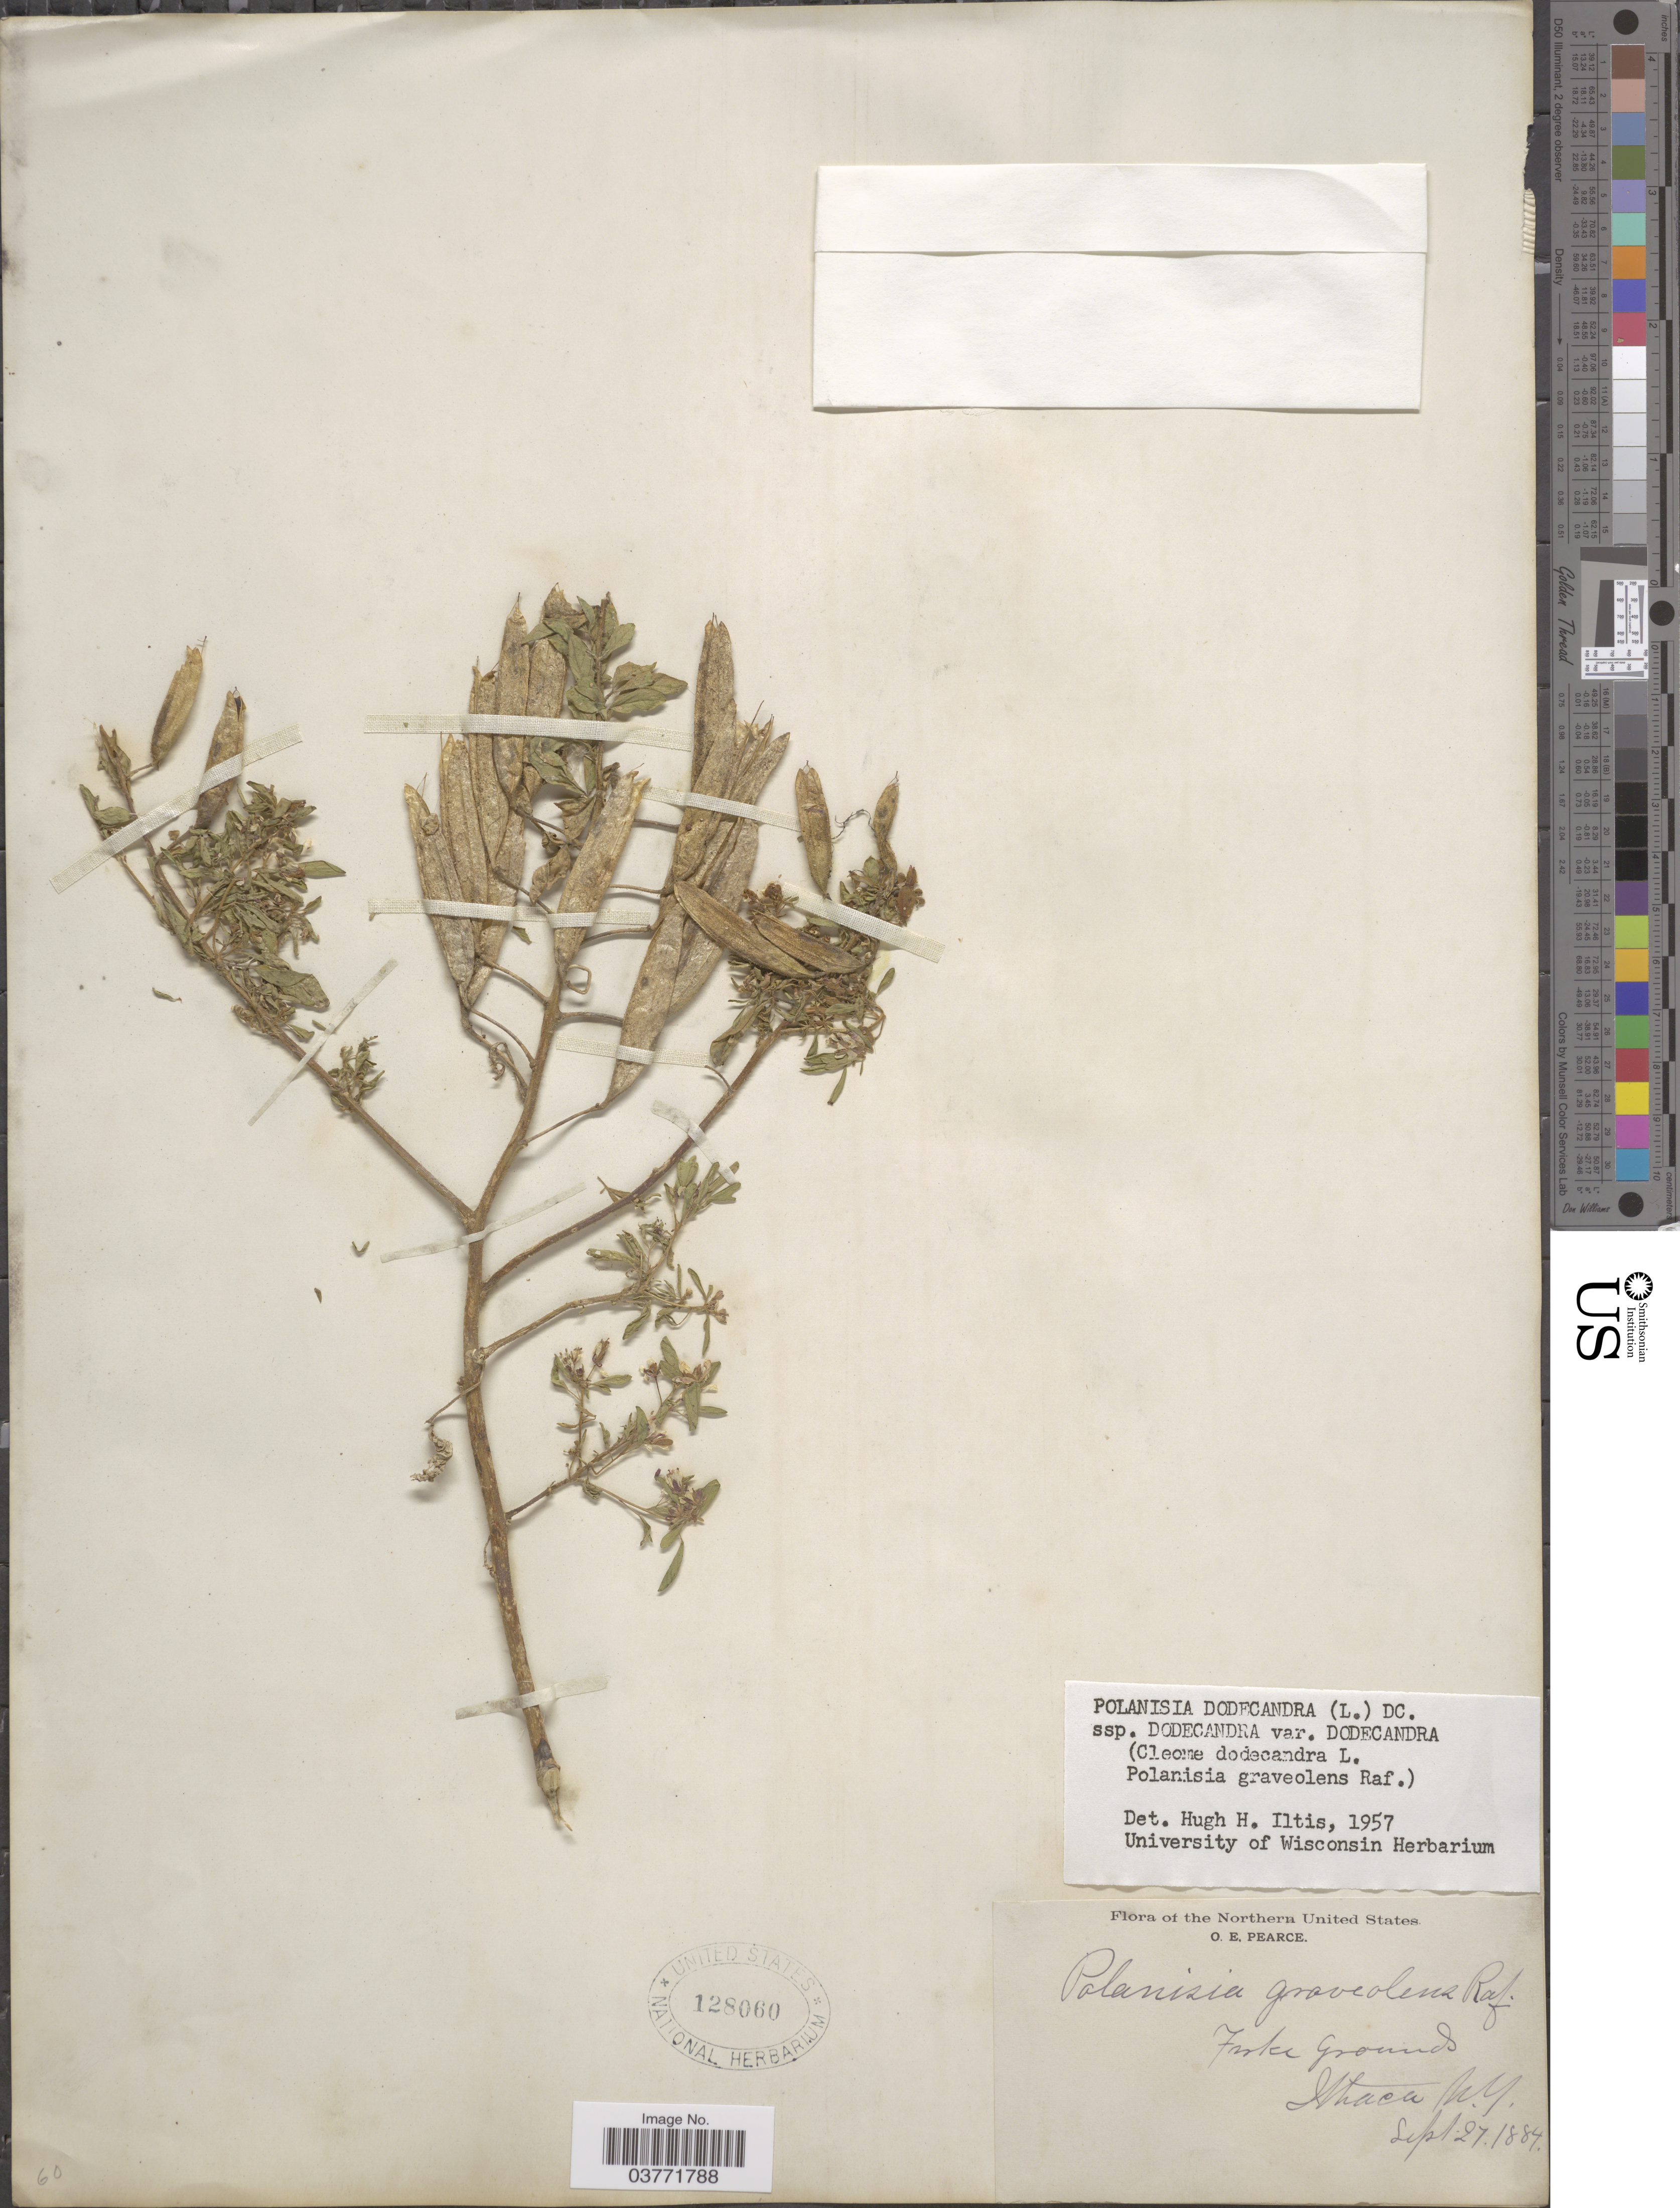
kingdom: Plantae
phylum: Tracheophyta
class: Magnoliopsida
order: Brassicales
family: Cleomaceae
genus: Polanisia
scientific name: Polanisia dodecandra subsp. dodecandra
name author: (L.) DC.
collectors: O. E. Pearce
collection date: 1884-09-27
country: United States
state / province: New York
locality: The Northern United States. Fake [interpreted] Grounds. Ithaca.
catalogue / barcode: US 128060